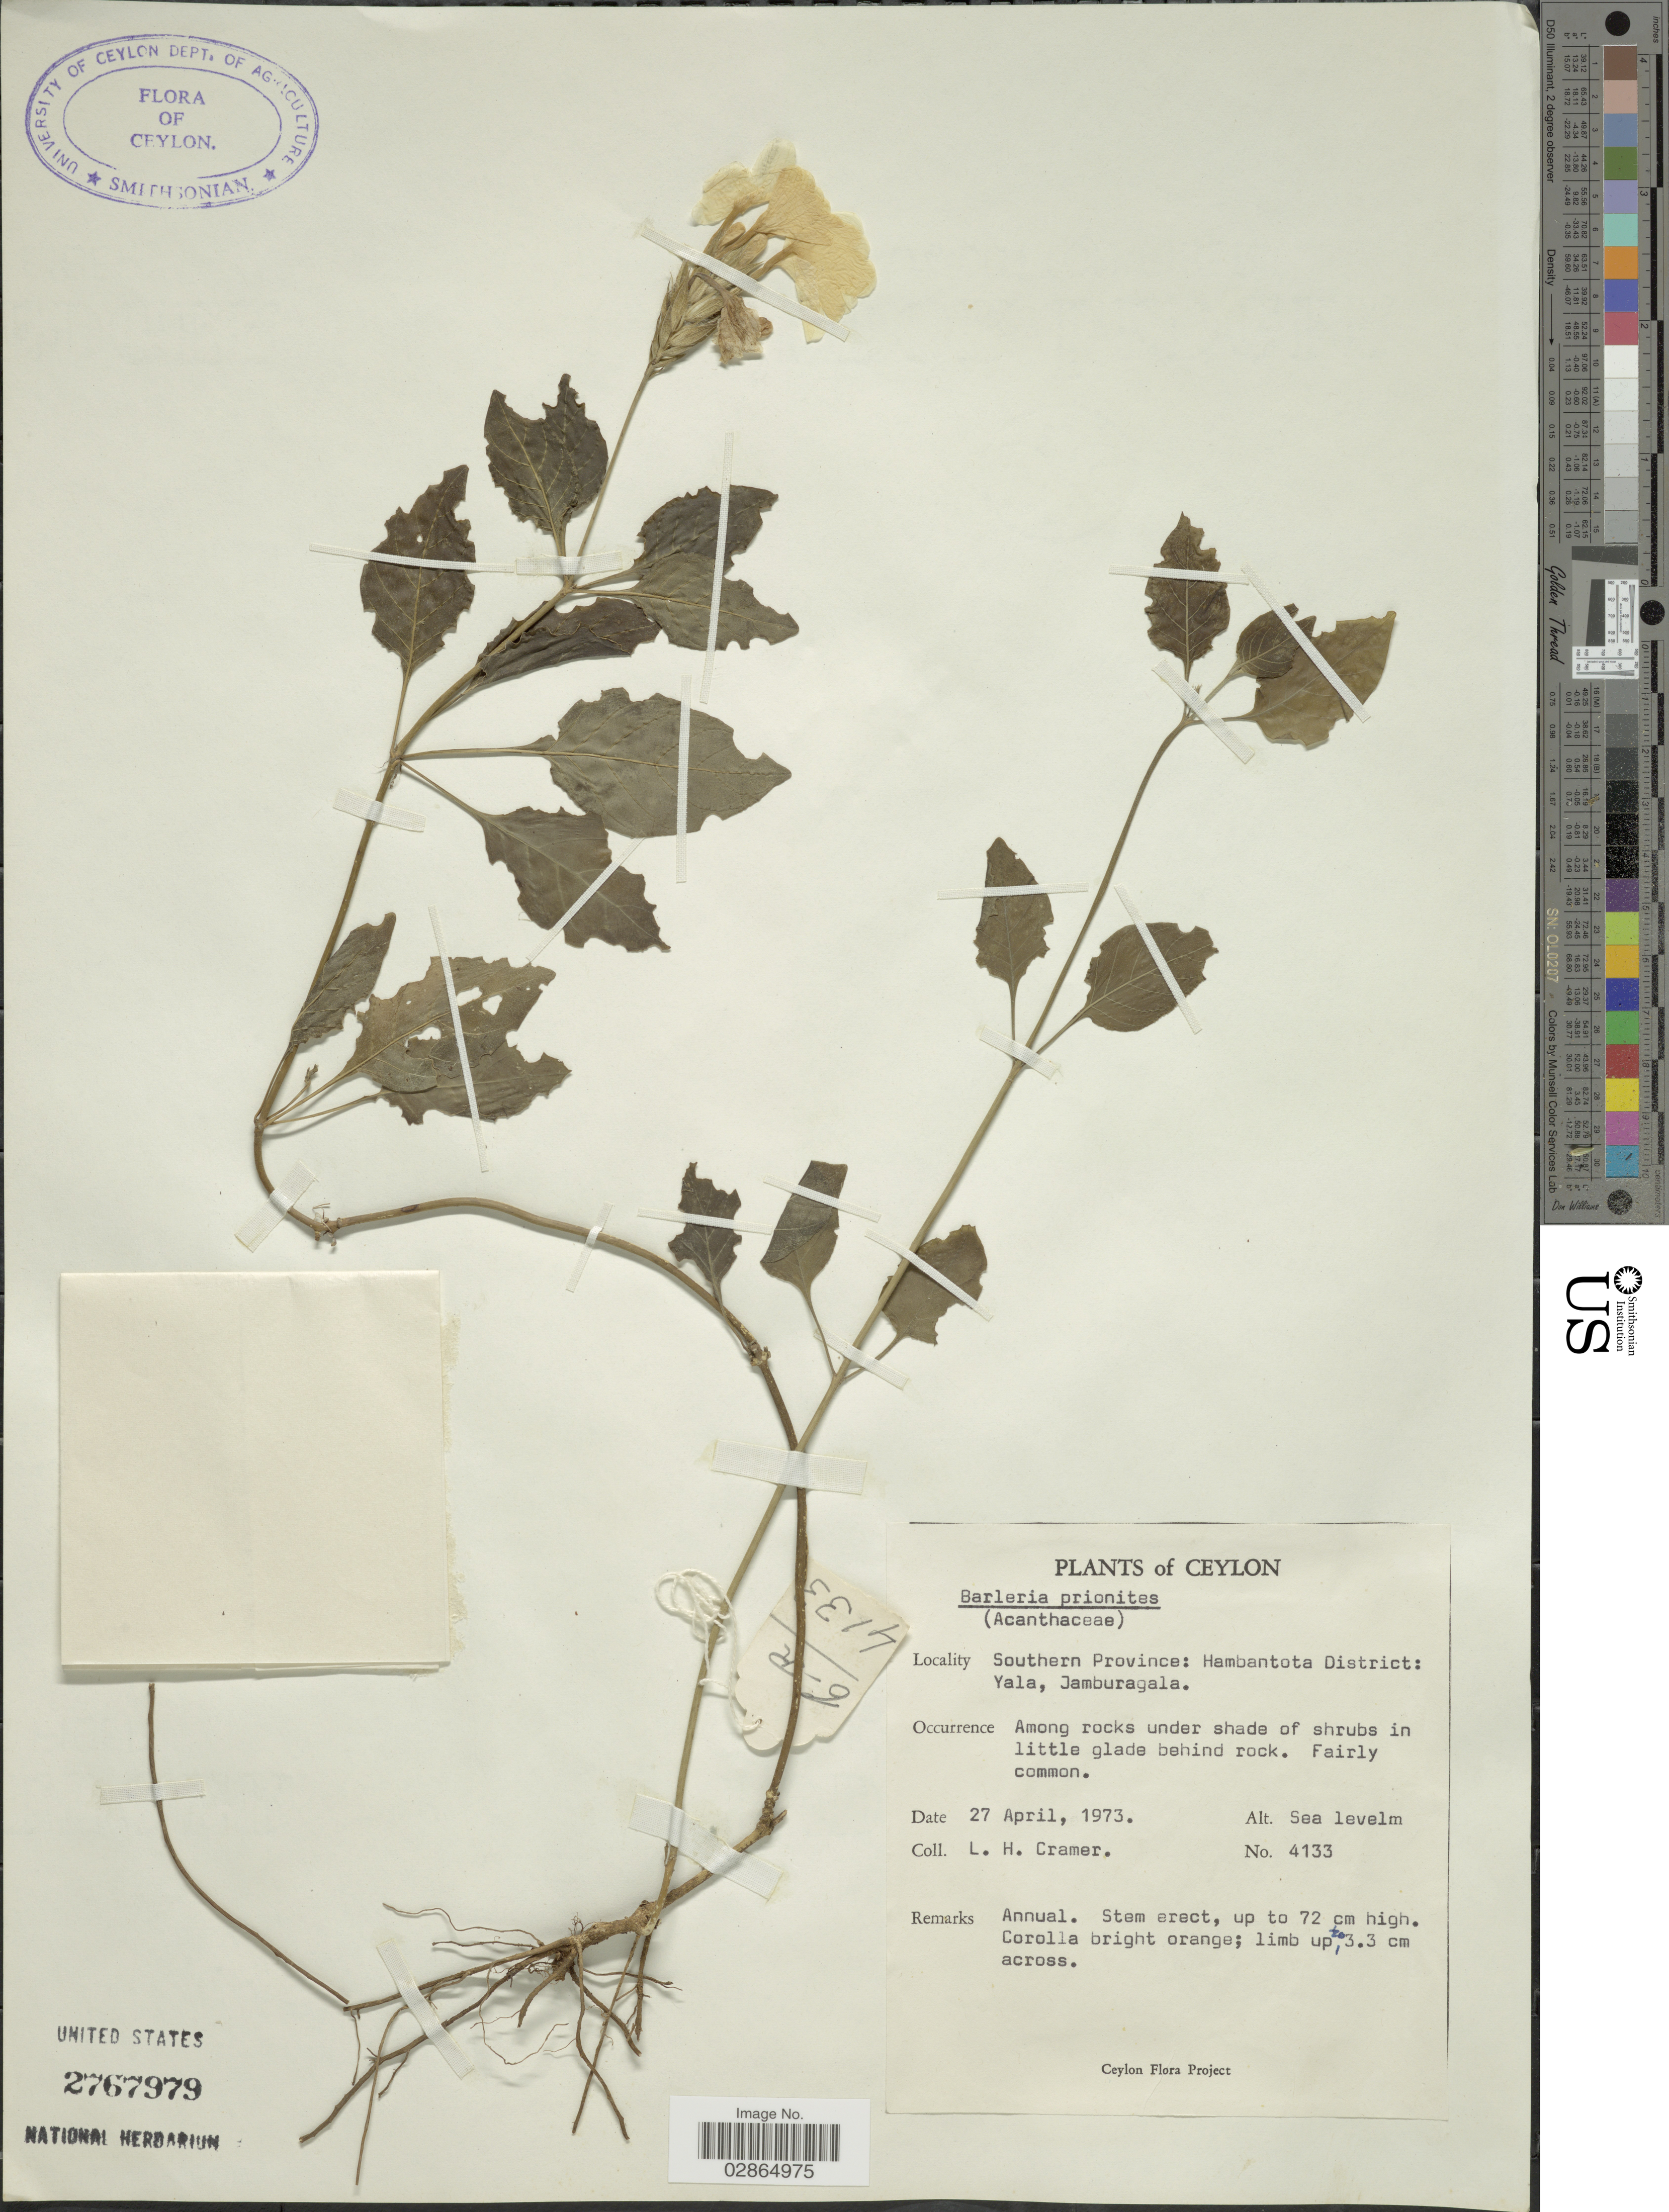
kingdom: Plantae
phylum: Tracheophyta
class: Magnoliopsida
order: Lamiales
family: Acanthaceae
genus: Crossandra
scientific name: Crossandra infundibuliformis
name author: (L.) Nees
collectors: L. H. Cramer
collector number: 4133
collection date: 1973-04-27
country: Sri Lanka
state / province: Southern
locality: Ceylon. Hambantota District: Yala, Jamburagala.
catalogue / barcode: US 2767979